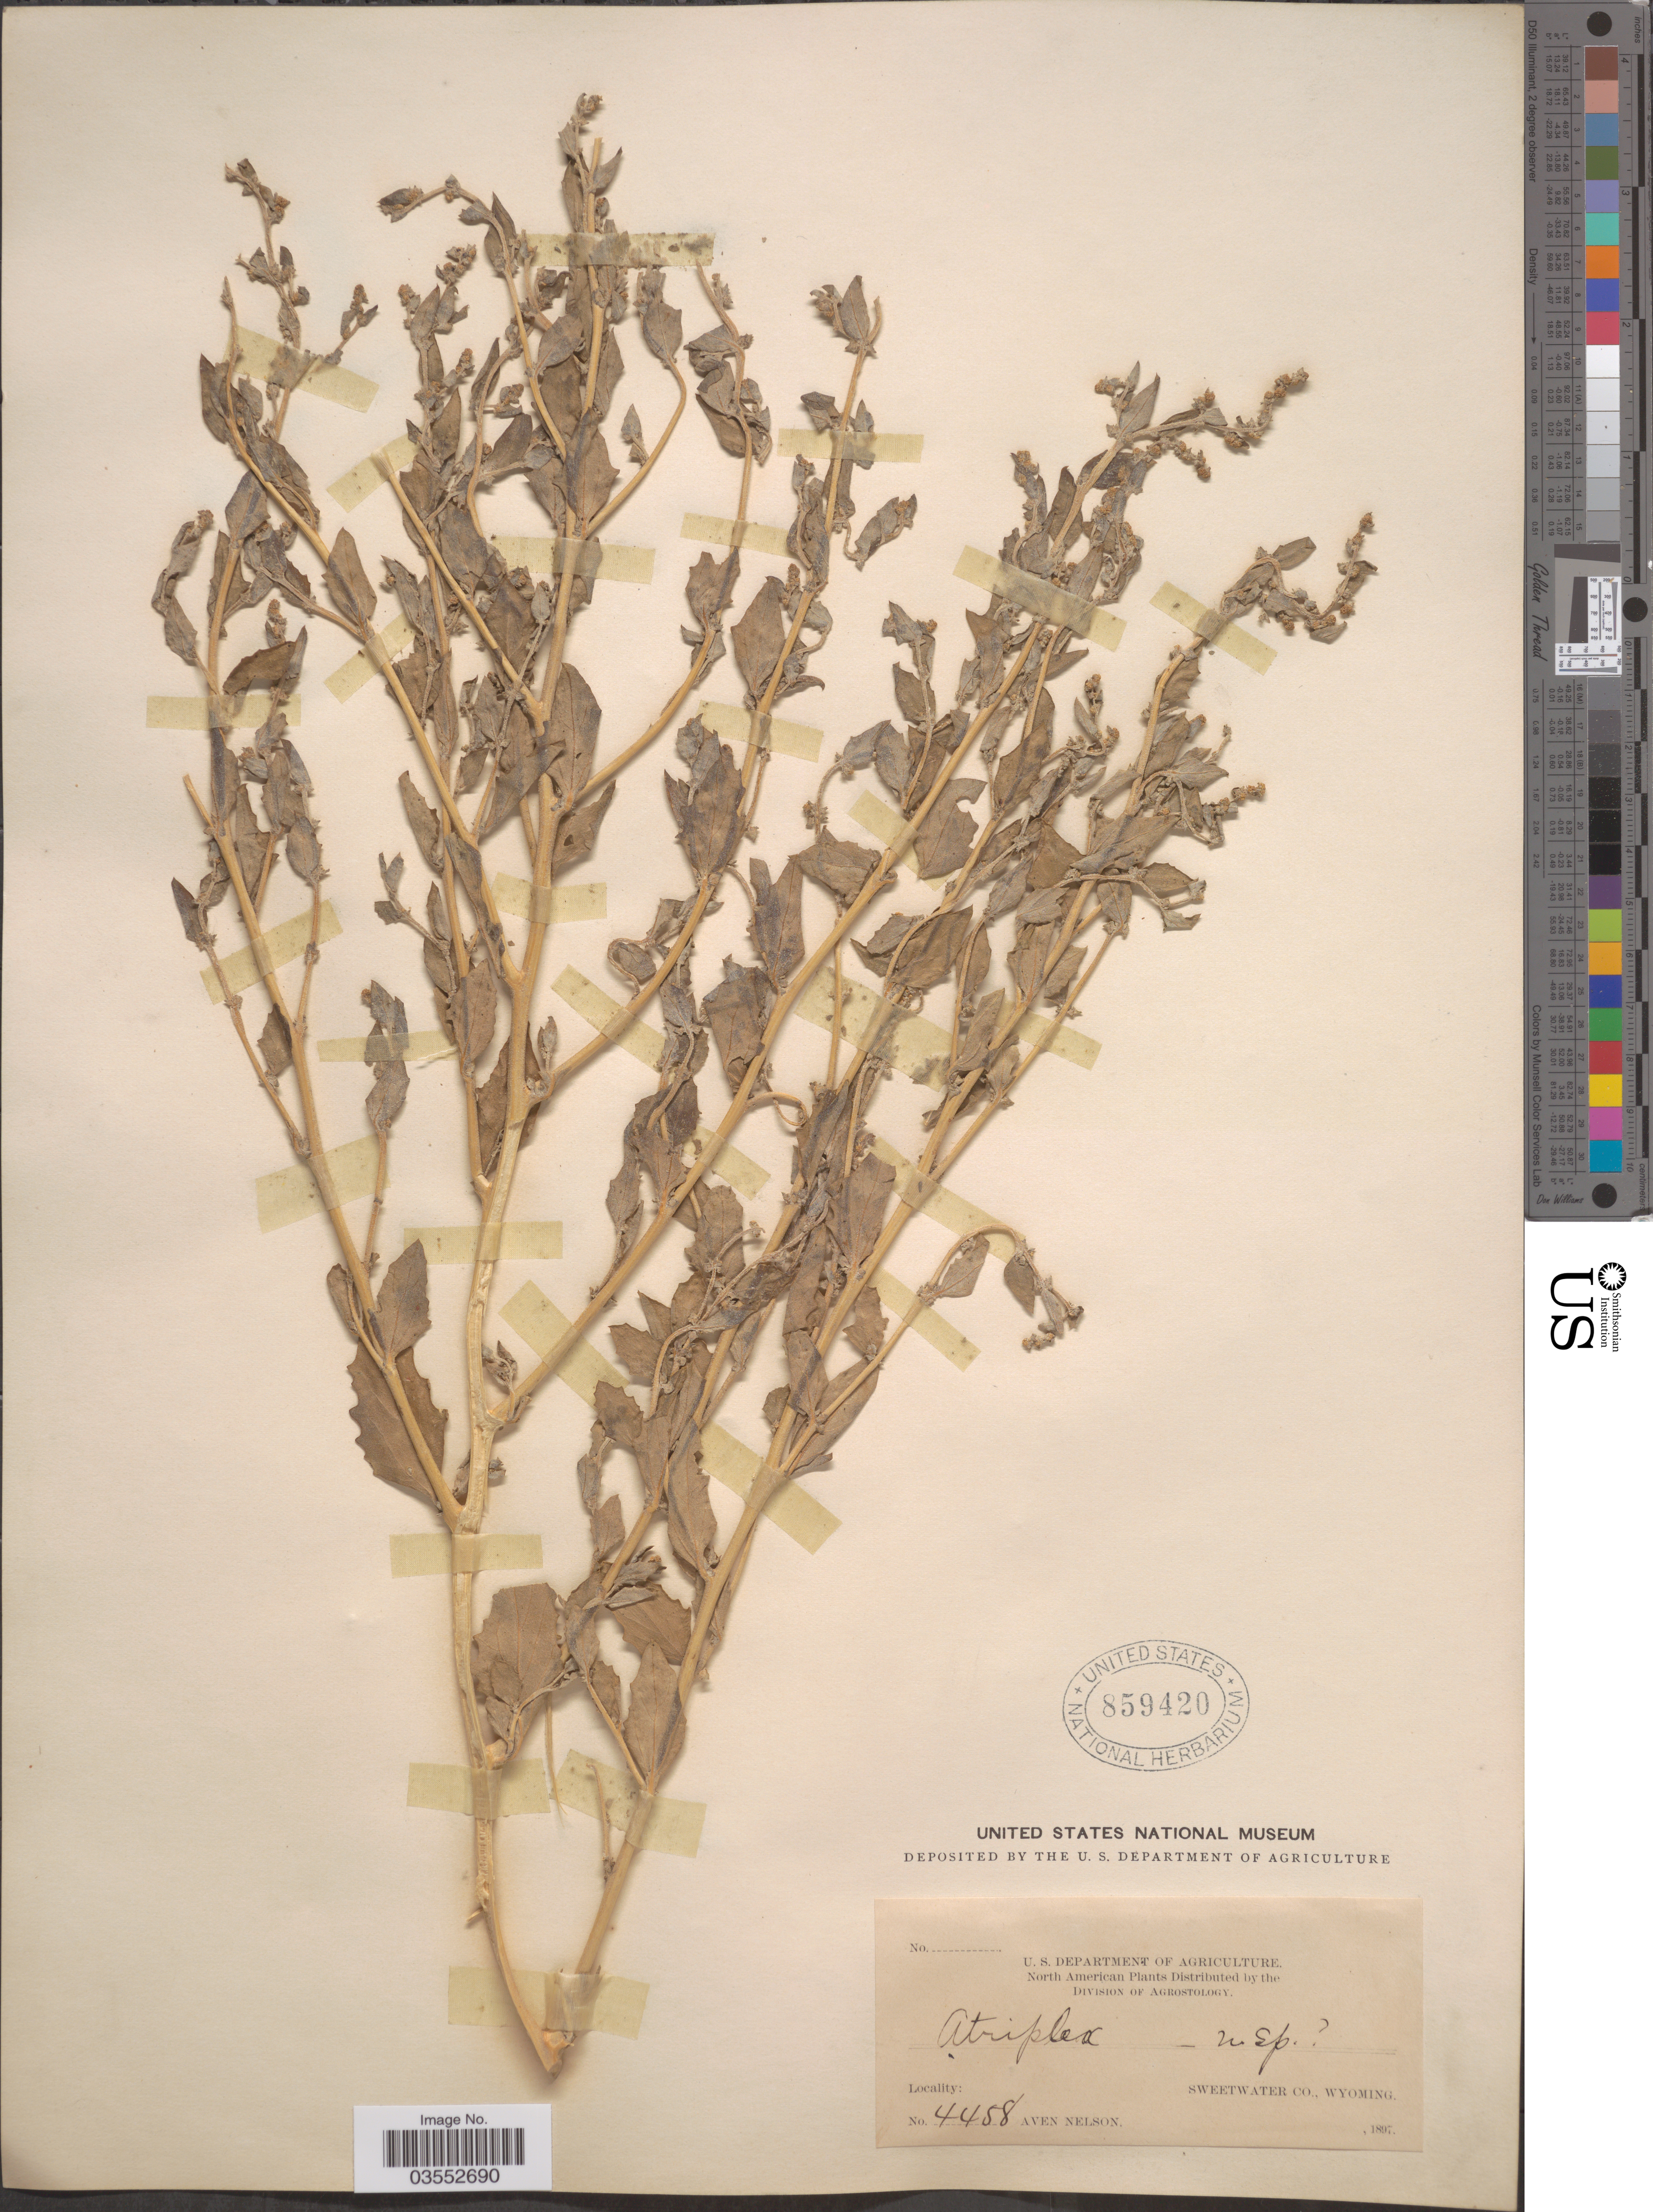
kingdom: Plantae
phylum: Tracheophyta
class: Magnoliopsida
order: Caryophyllales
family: Amaranthaceae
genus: Atriplex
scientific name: Atriplex rosea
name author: L.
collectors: A. Nelson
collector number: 4458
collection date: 1897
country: United States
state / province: Wyoming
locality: Sweetwater Co.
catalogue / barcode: US 859420